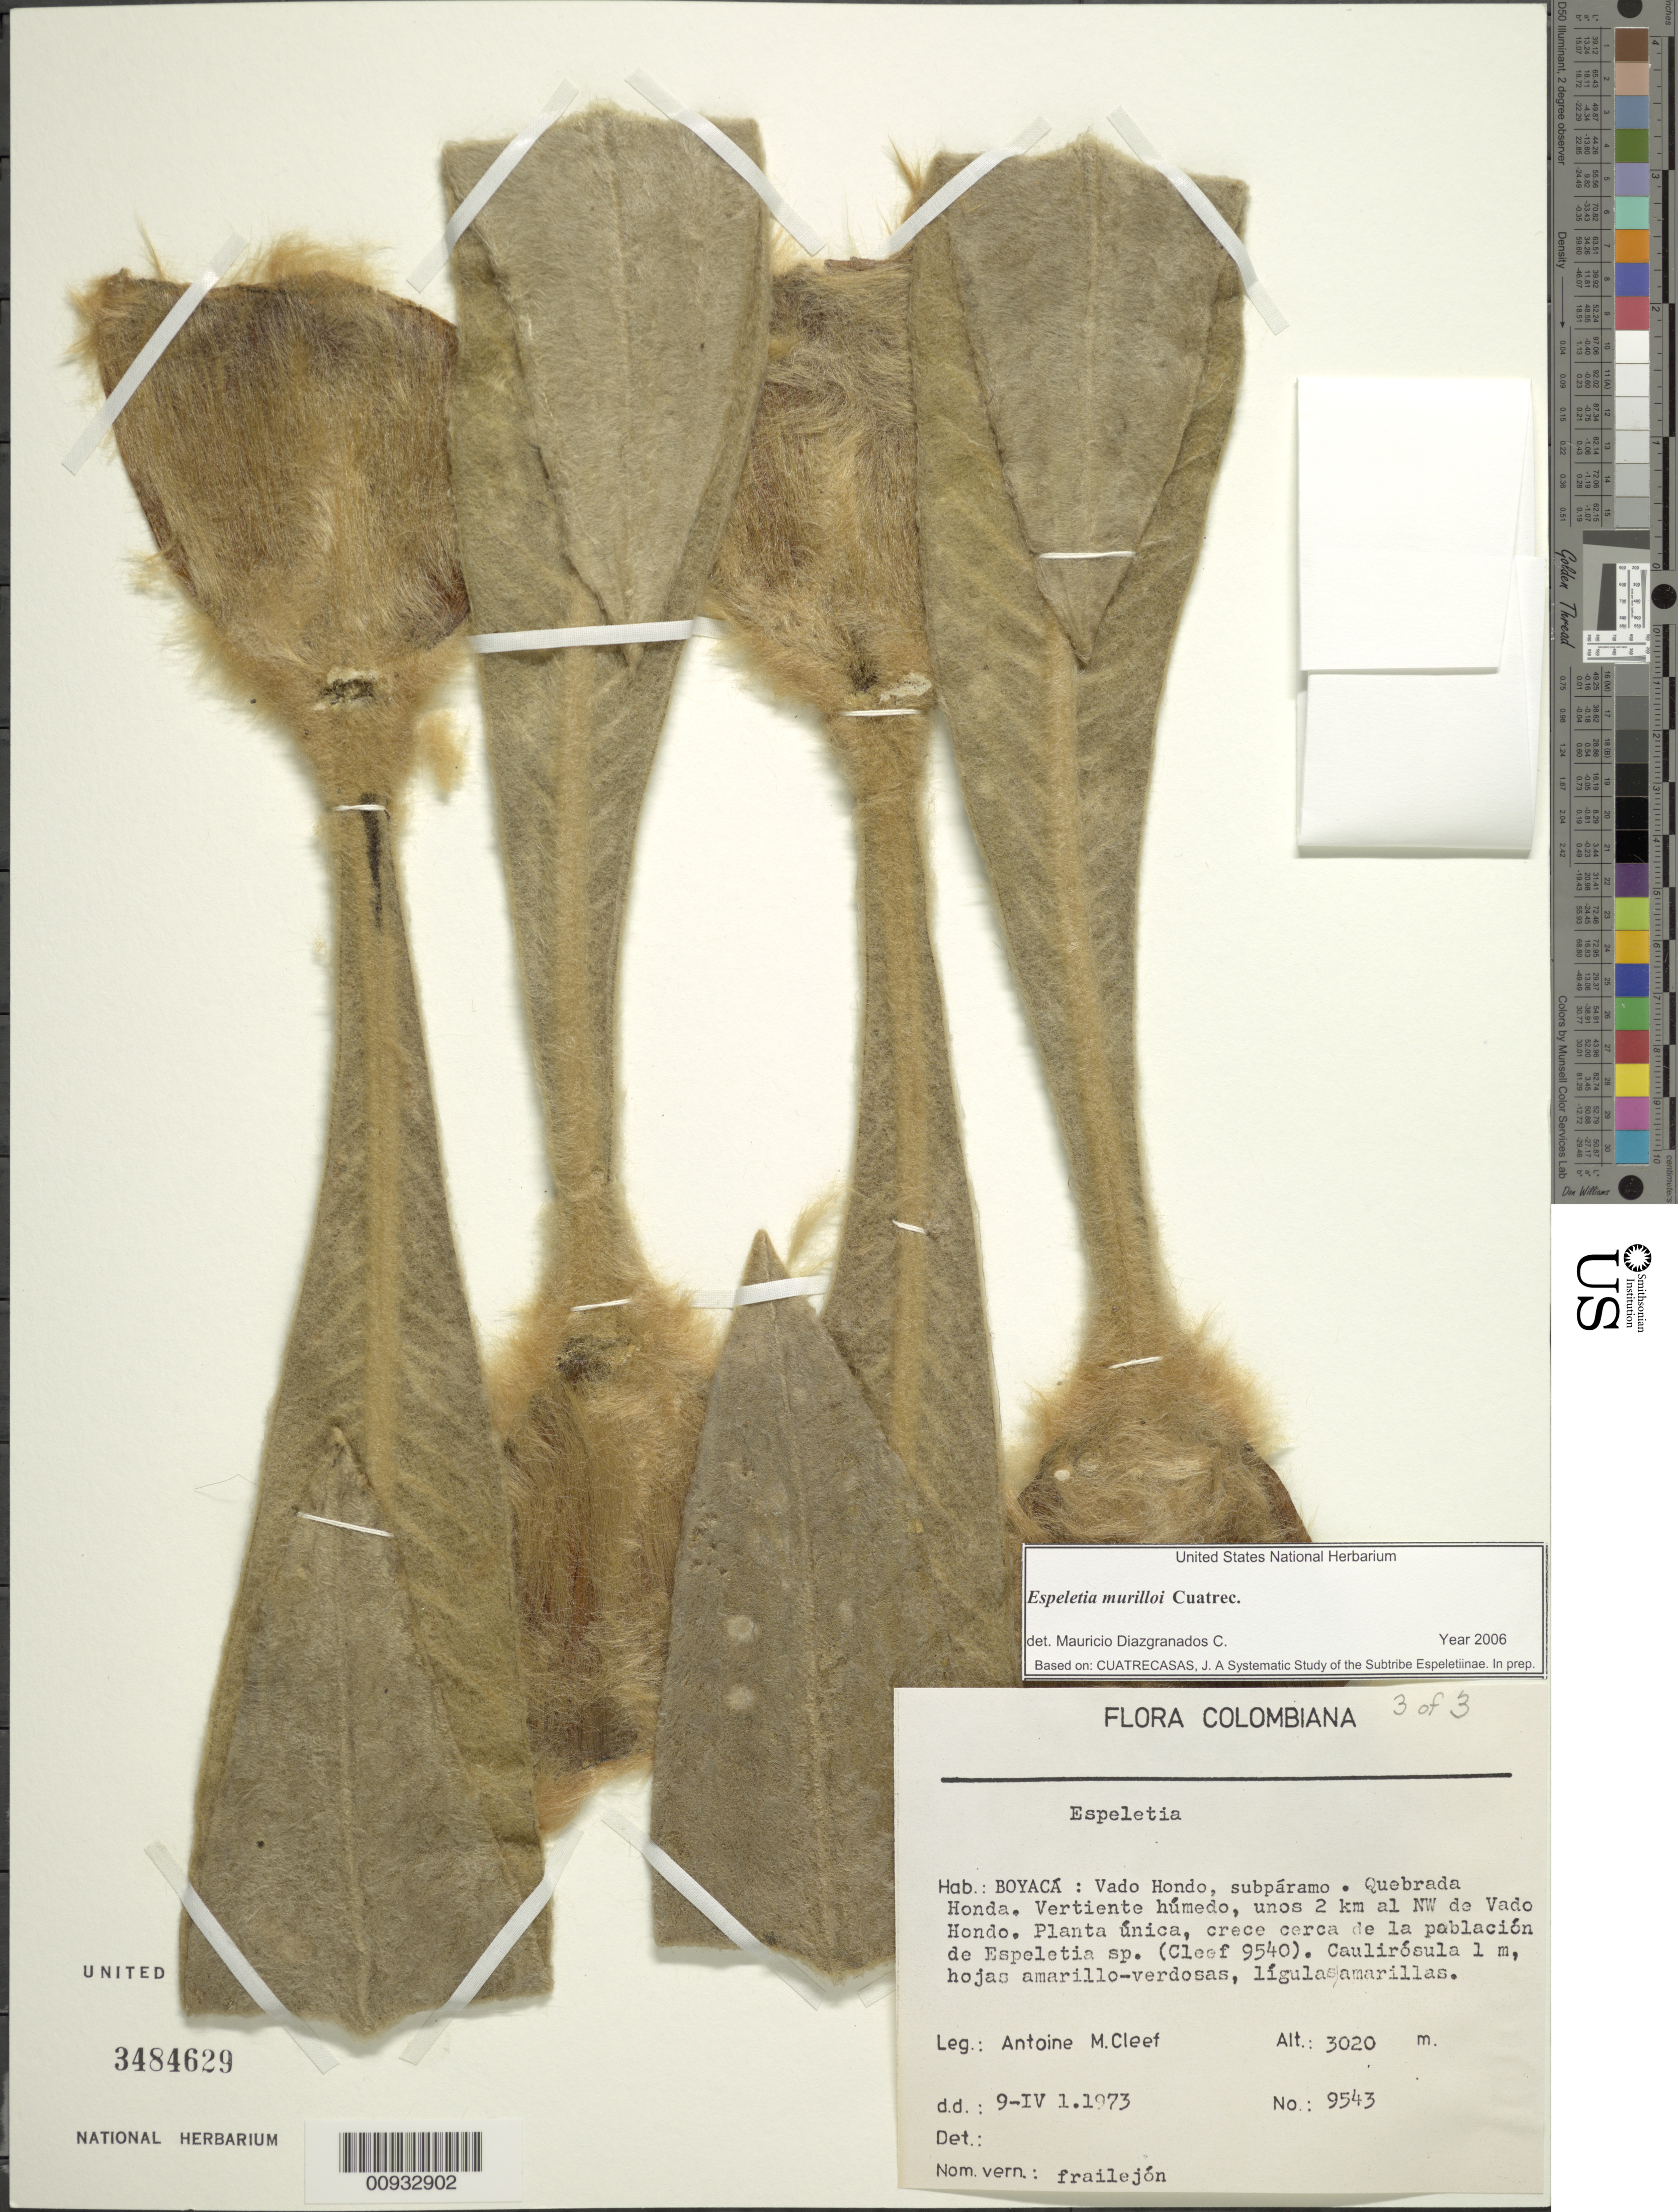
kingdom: Plantae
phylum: Tracheophyta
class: Magnoliopsida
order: Asterales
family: Asteraceae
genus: Espeletia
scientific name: Espeletia murilloi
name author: Cuatrec.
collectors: A. M. Cleef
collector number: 9543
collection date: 1973-04-09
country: Colombia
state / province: Boyacá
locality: Vado Hondo, Quebrada Honda, unos 2 km NW de Vado Hondo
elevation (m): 3020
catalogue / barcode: US 3484629